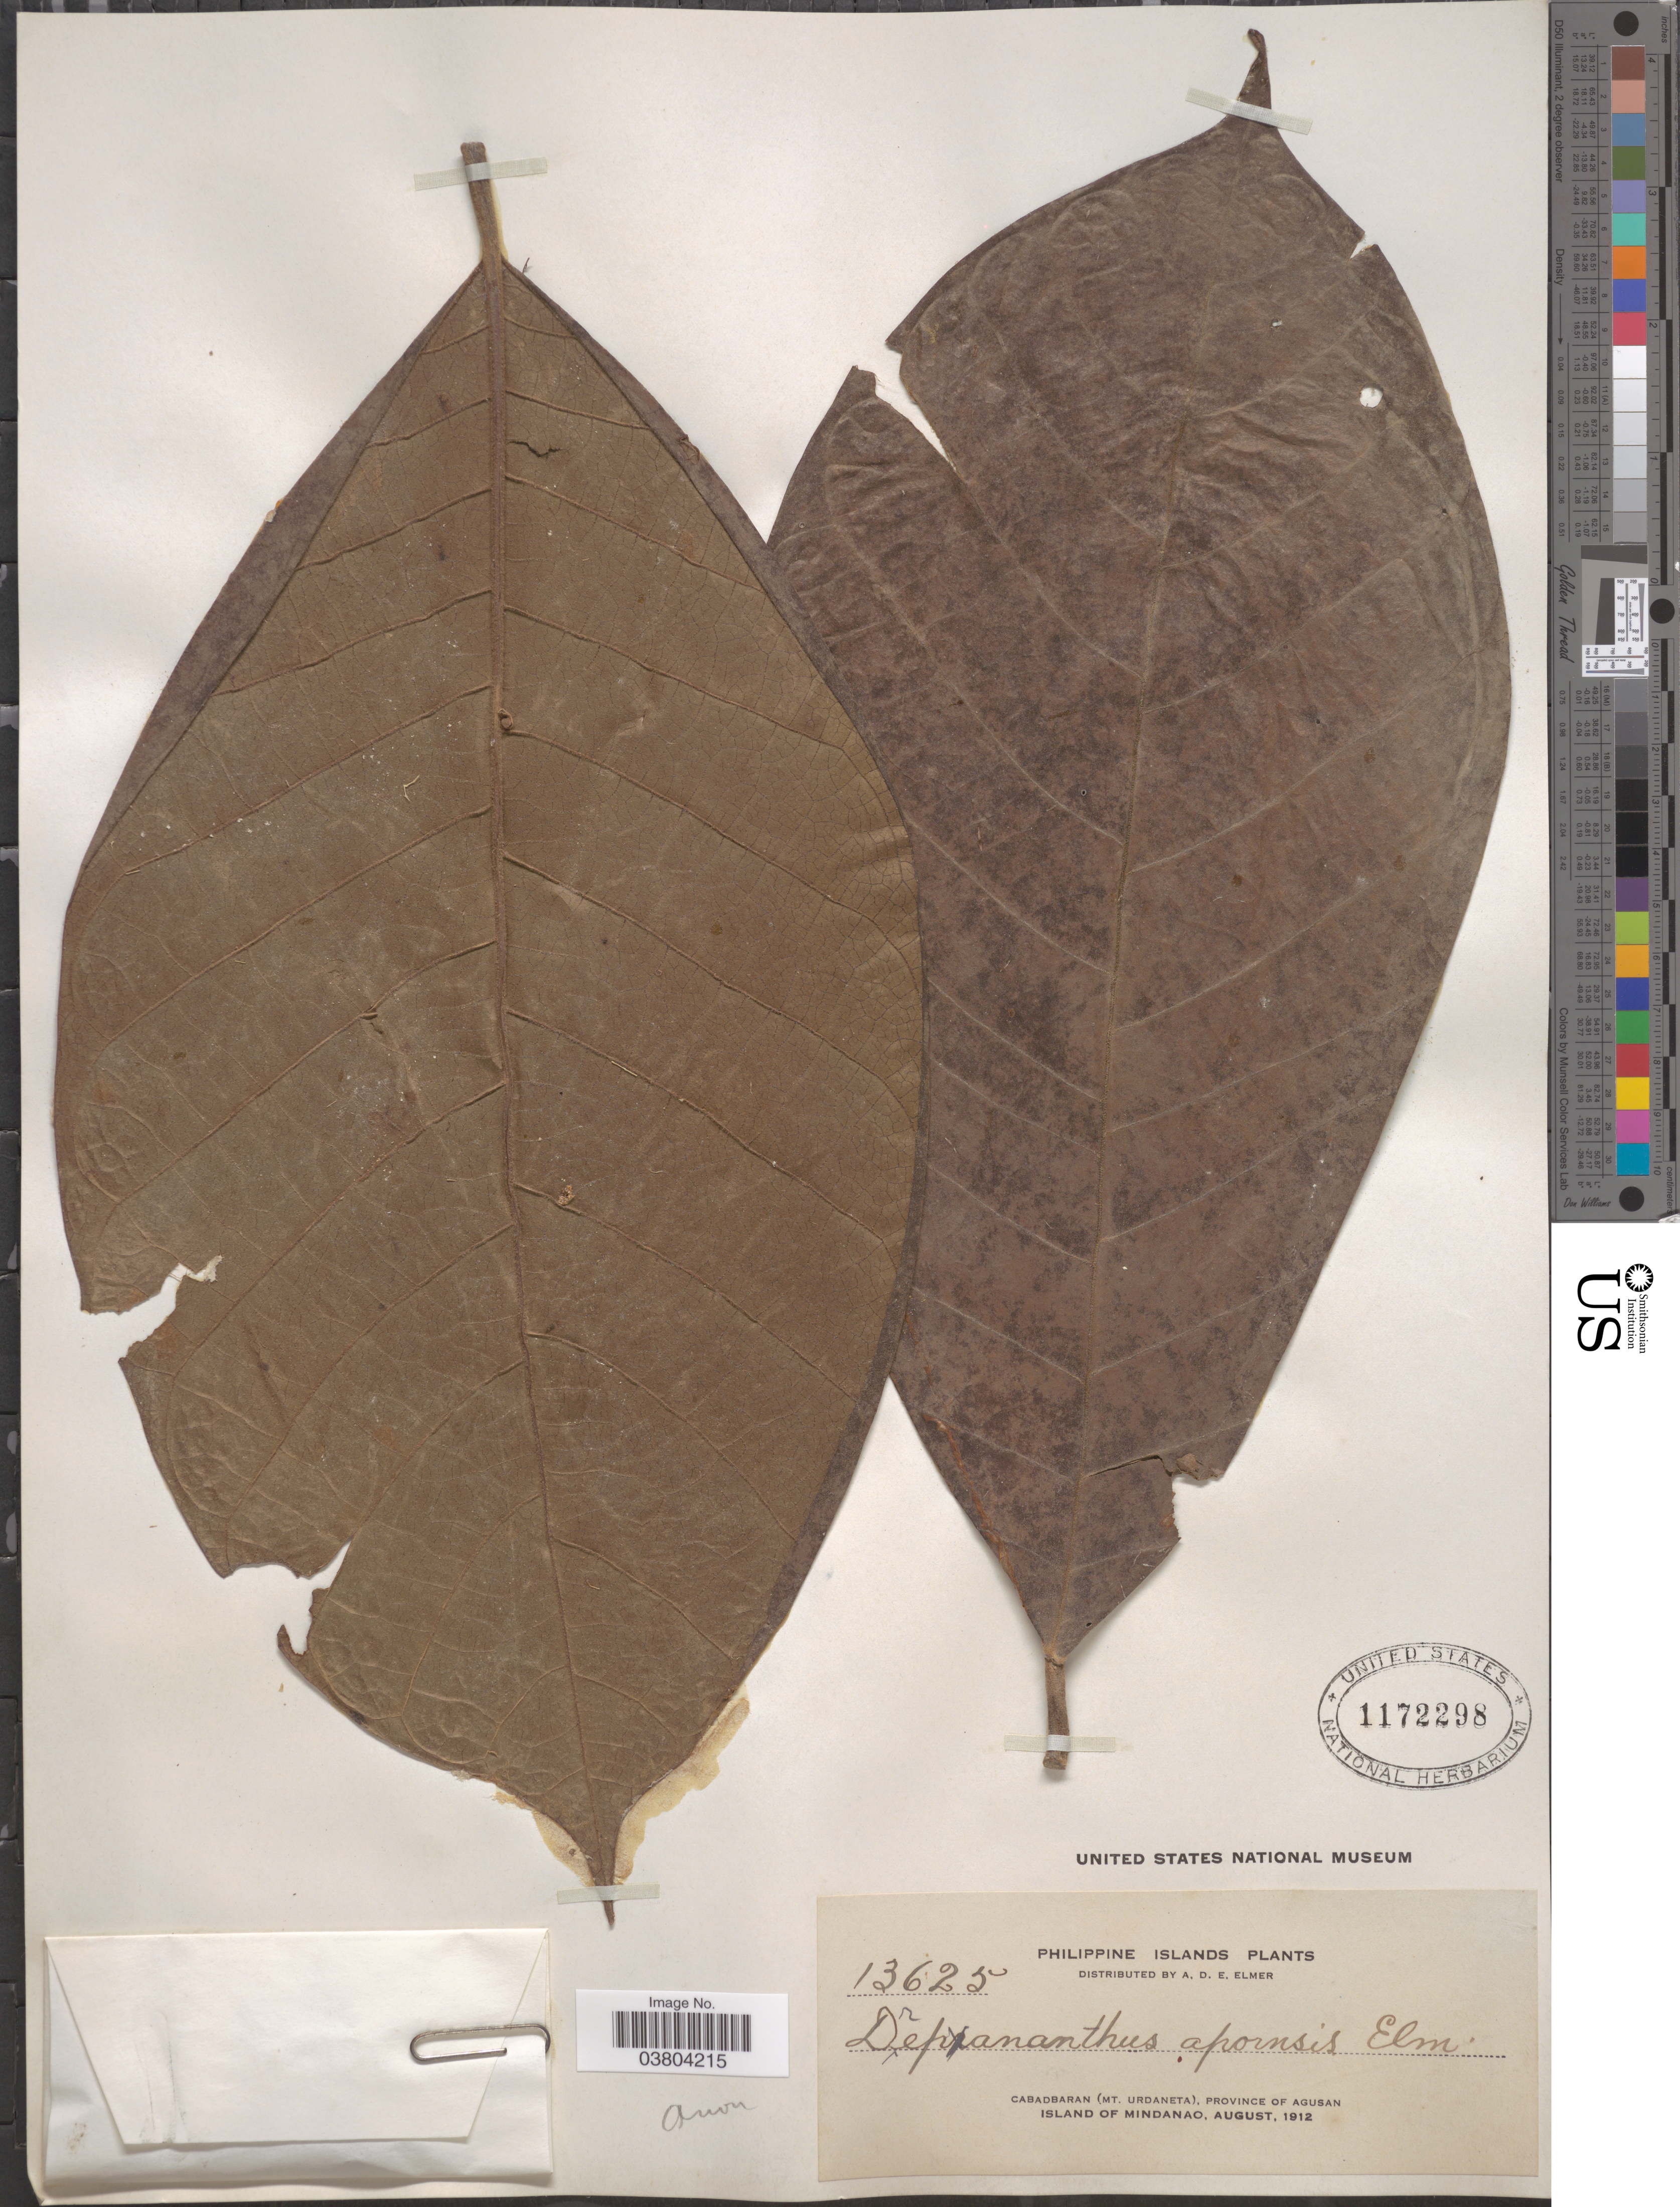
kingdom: Plantae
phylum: Tracheophyta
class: Magnoliopsida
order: Magnoliales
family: Annonaceae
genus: Drepananthus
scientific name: Drepananthus apoensis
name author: Elmer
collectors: A. D. E. Elmer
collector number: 13625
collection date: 1912-08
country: Philippines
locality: Philippine Islands. Cabadbaran (Mt. Urdaneta), Province of Agusan. Island of Mindanao.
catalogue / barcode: US 1172298